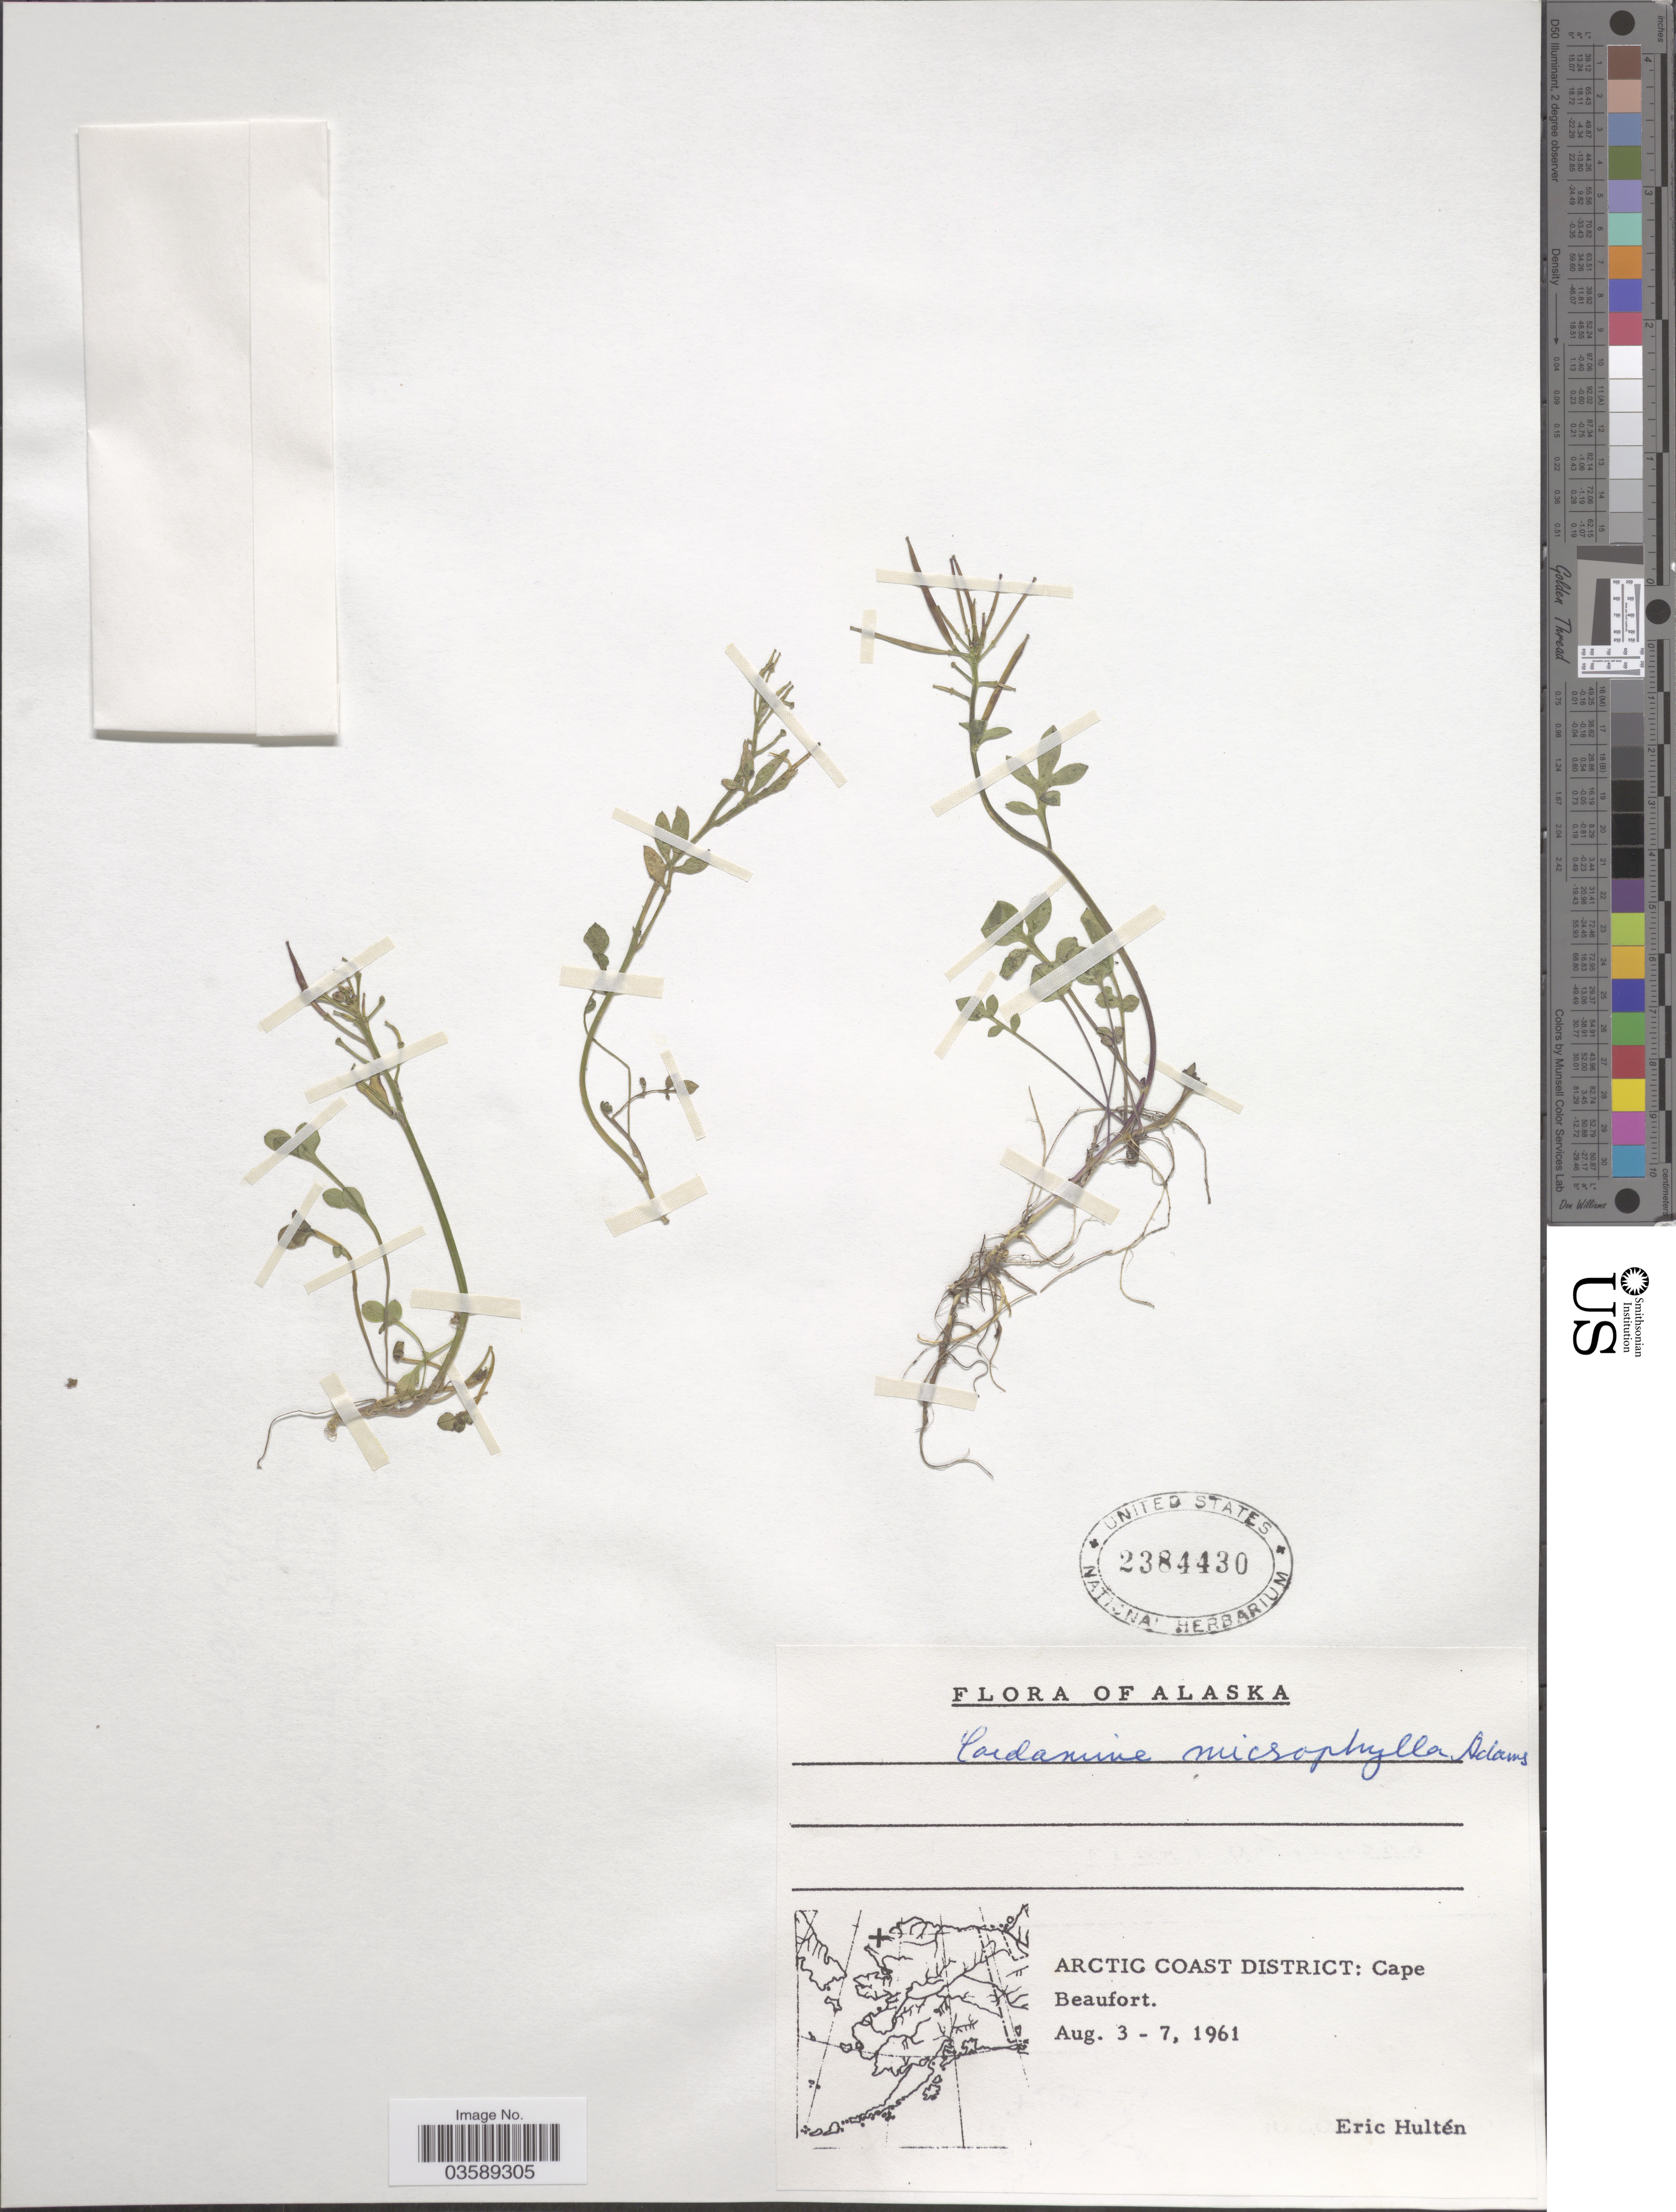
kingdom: Plantae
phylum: Tracheophyta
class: Magnoliopsida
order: Brassicales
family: Brassicaceae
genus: Cardamine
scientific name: Cardamine microphylla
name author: Adams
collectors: E. G. Hultén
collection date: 1961-08-03/1961-08-07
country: United States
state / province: Alaska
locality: Arctic Coast District: Cape Beaufort.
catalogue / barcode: US 2384430